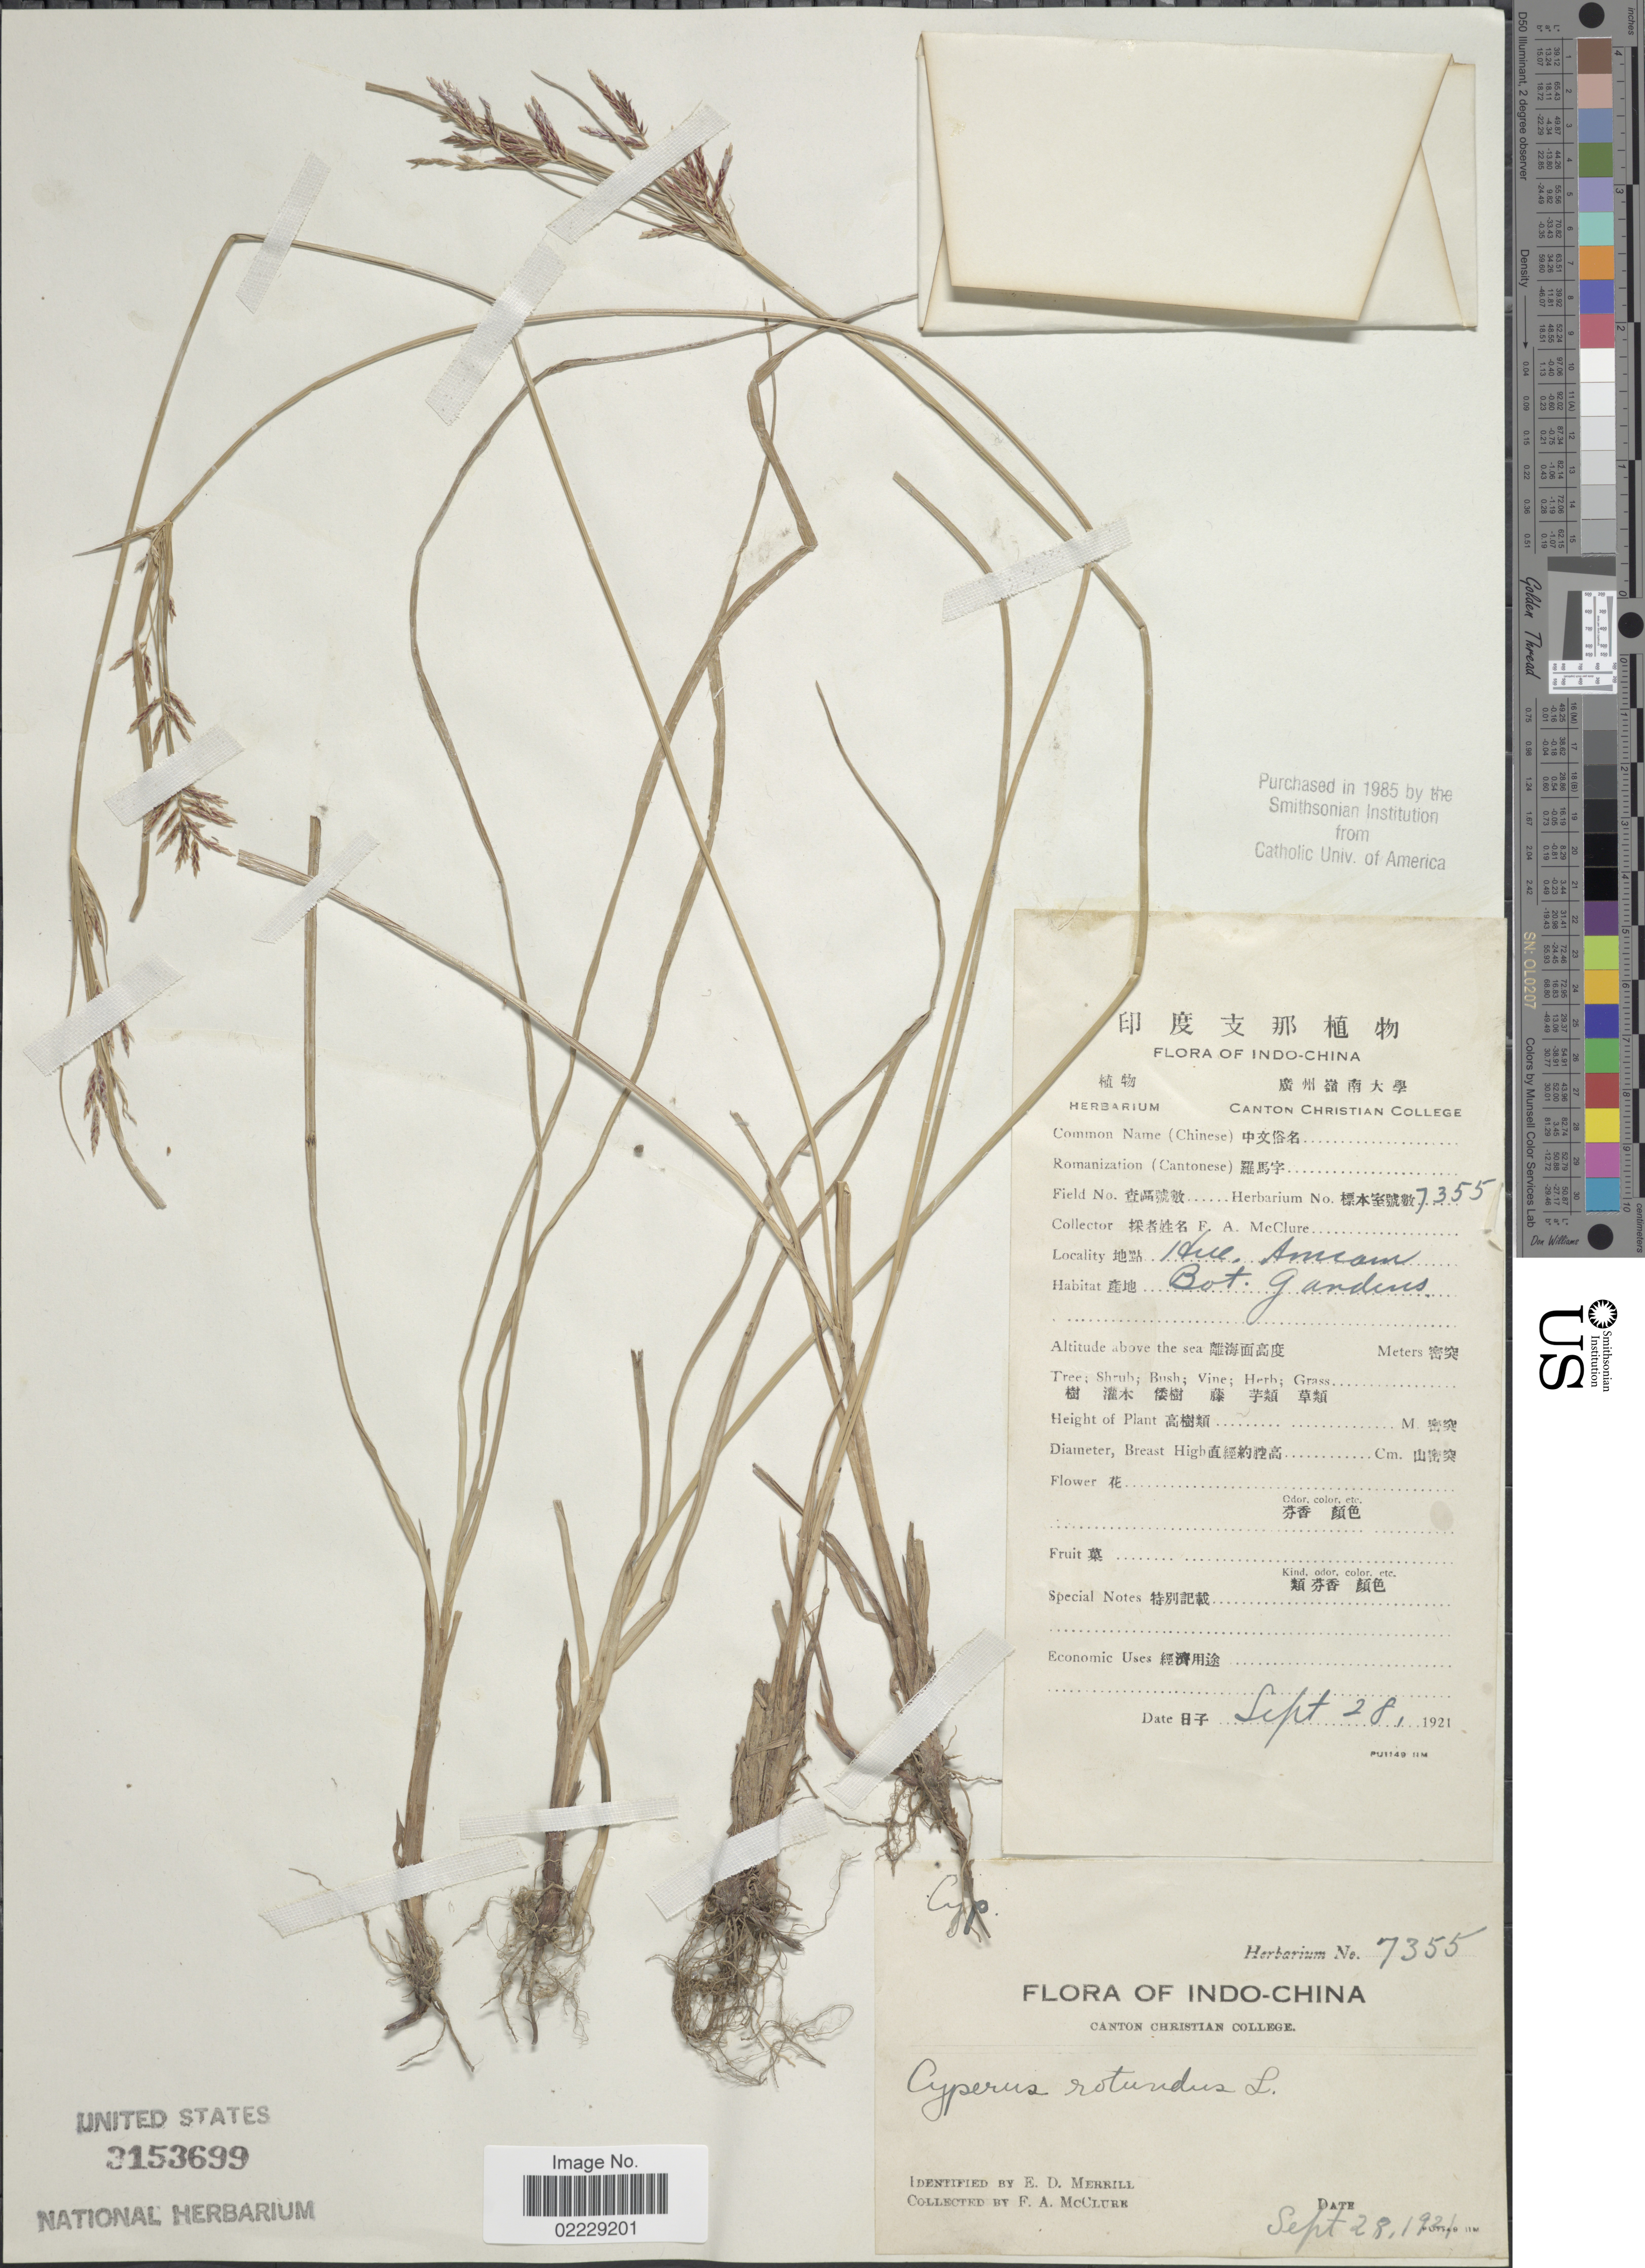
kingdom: Plantae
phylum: Tracheophyta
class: Liliopsida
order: Poales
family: Cyperaceae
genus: Cyperus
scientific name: Cyperus rotundus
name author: L.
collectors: F. A. McClure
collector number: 7355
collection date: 1921-09-28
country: Vietnam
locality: Indo-China, Hue, Annam, Bot. Gardens.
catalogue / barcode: US 3153699